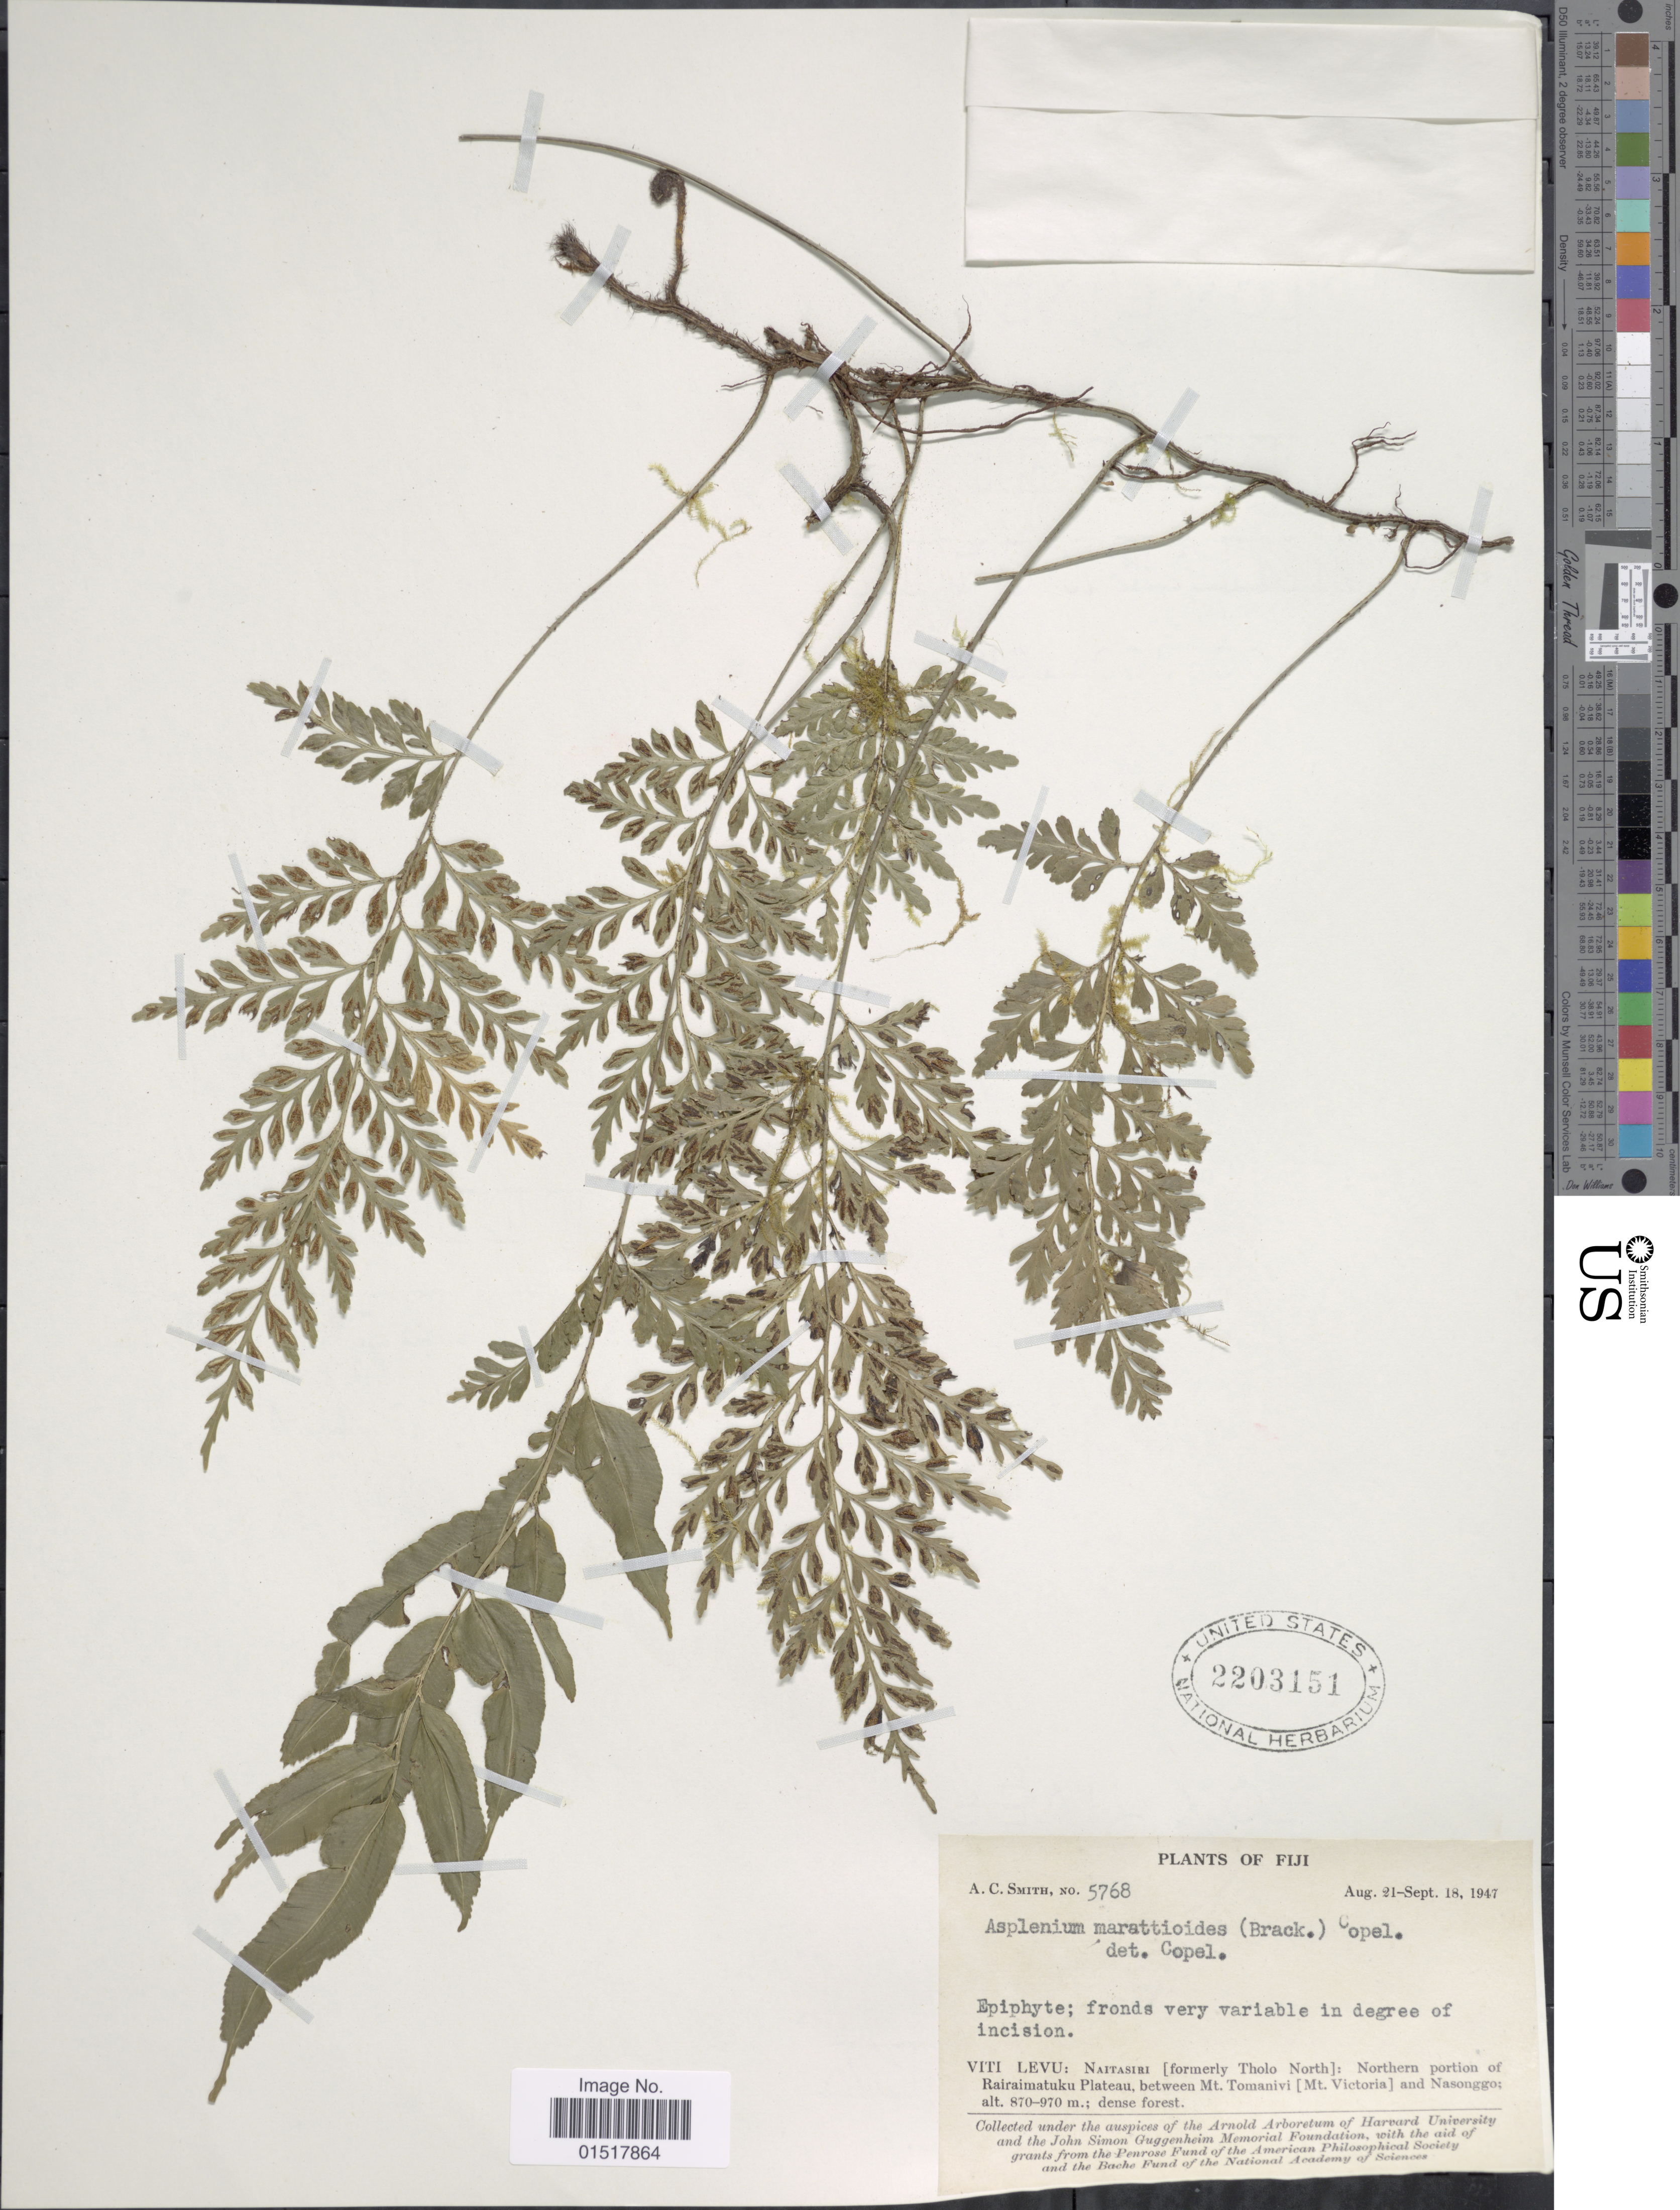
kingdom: Plantae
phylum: Tracheophyta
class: Polypodiopsida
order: Polypodiales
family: Aspleniaceae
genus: Asplenium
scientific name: Asplenium marattioides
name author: (Brack.) C. Chr.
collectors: A. C. Smith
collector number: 5768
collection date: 1947-08-21/1947-09-18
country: Fiji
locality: Viti Levu: Naitasiri [formerly Tholo North]: Northern portion of Rairaimatuku Plateau, between Mt. Tomanivi [Mt. Victoria] and Nasonggo.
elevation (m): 870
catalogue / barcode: US 2203151